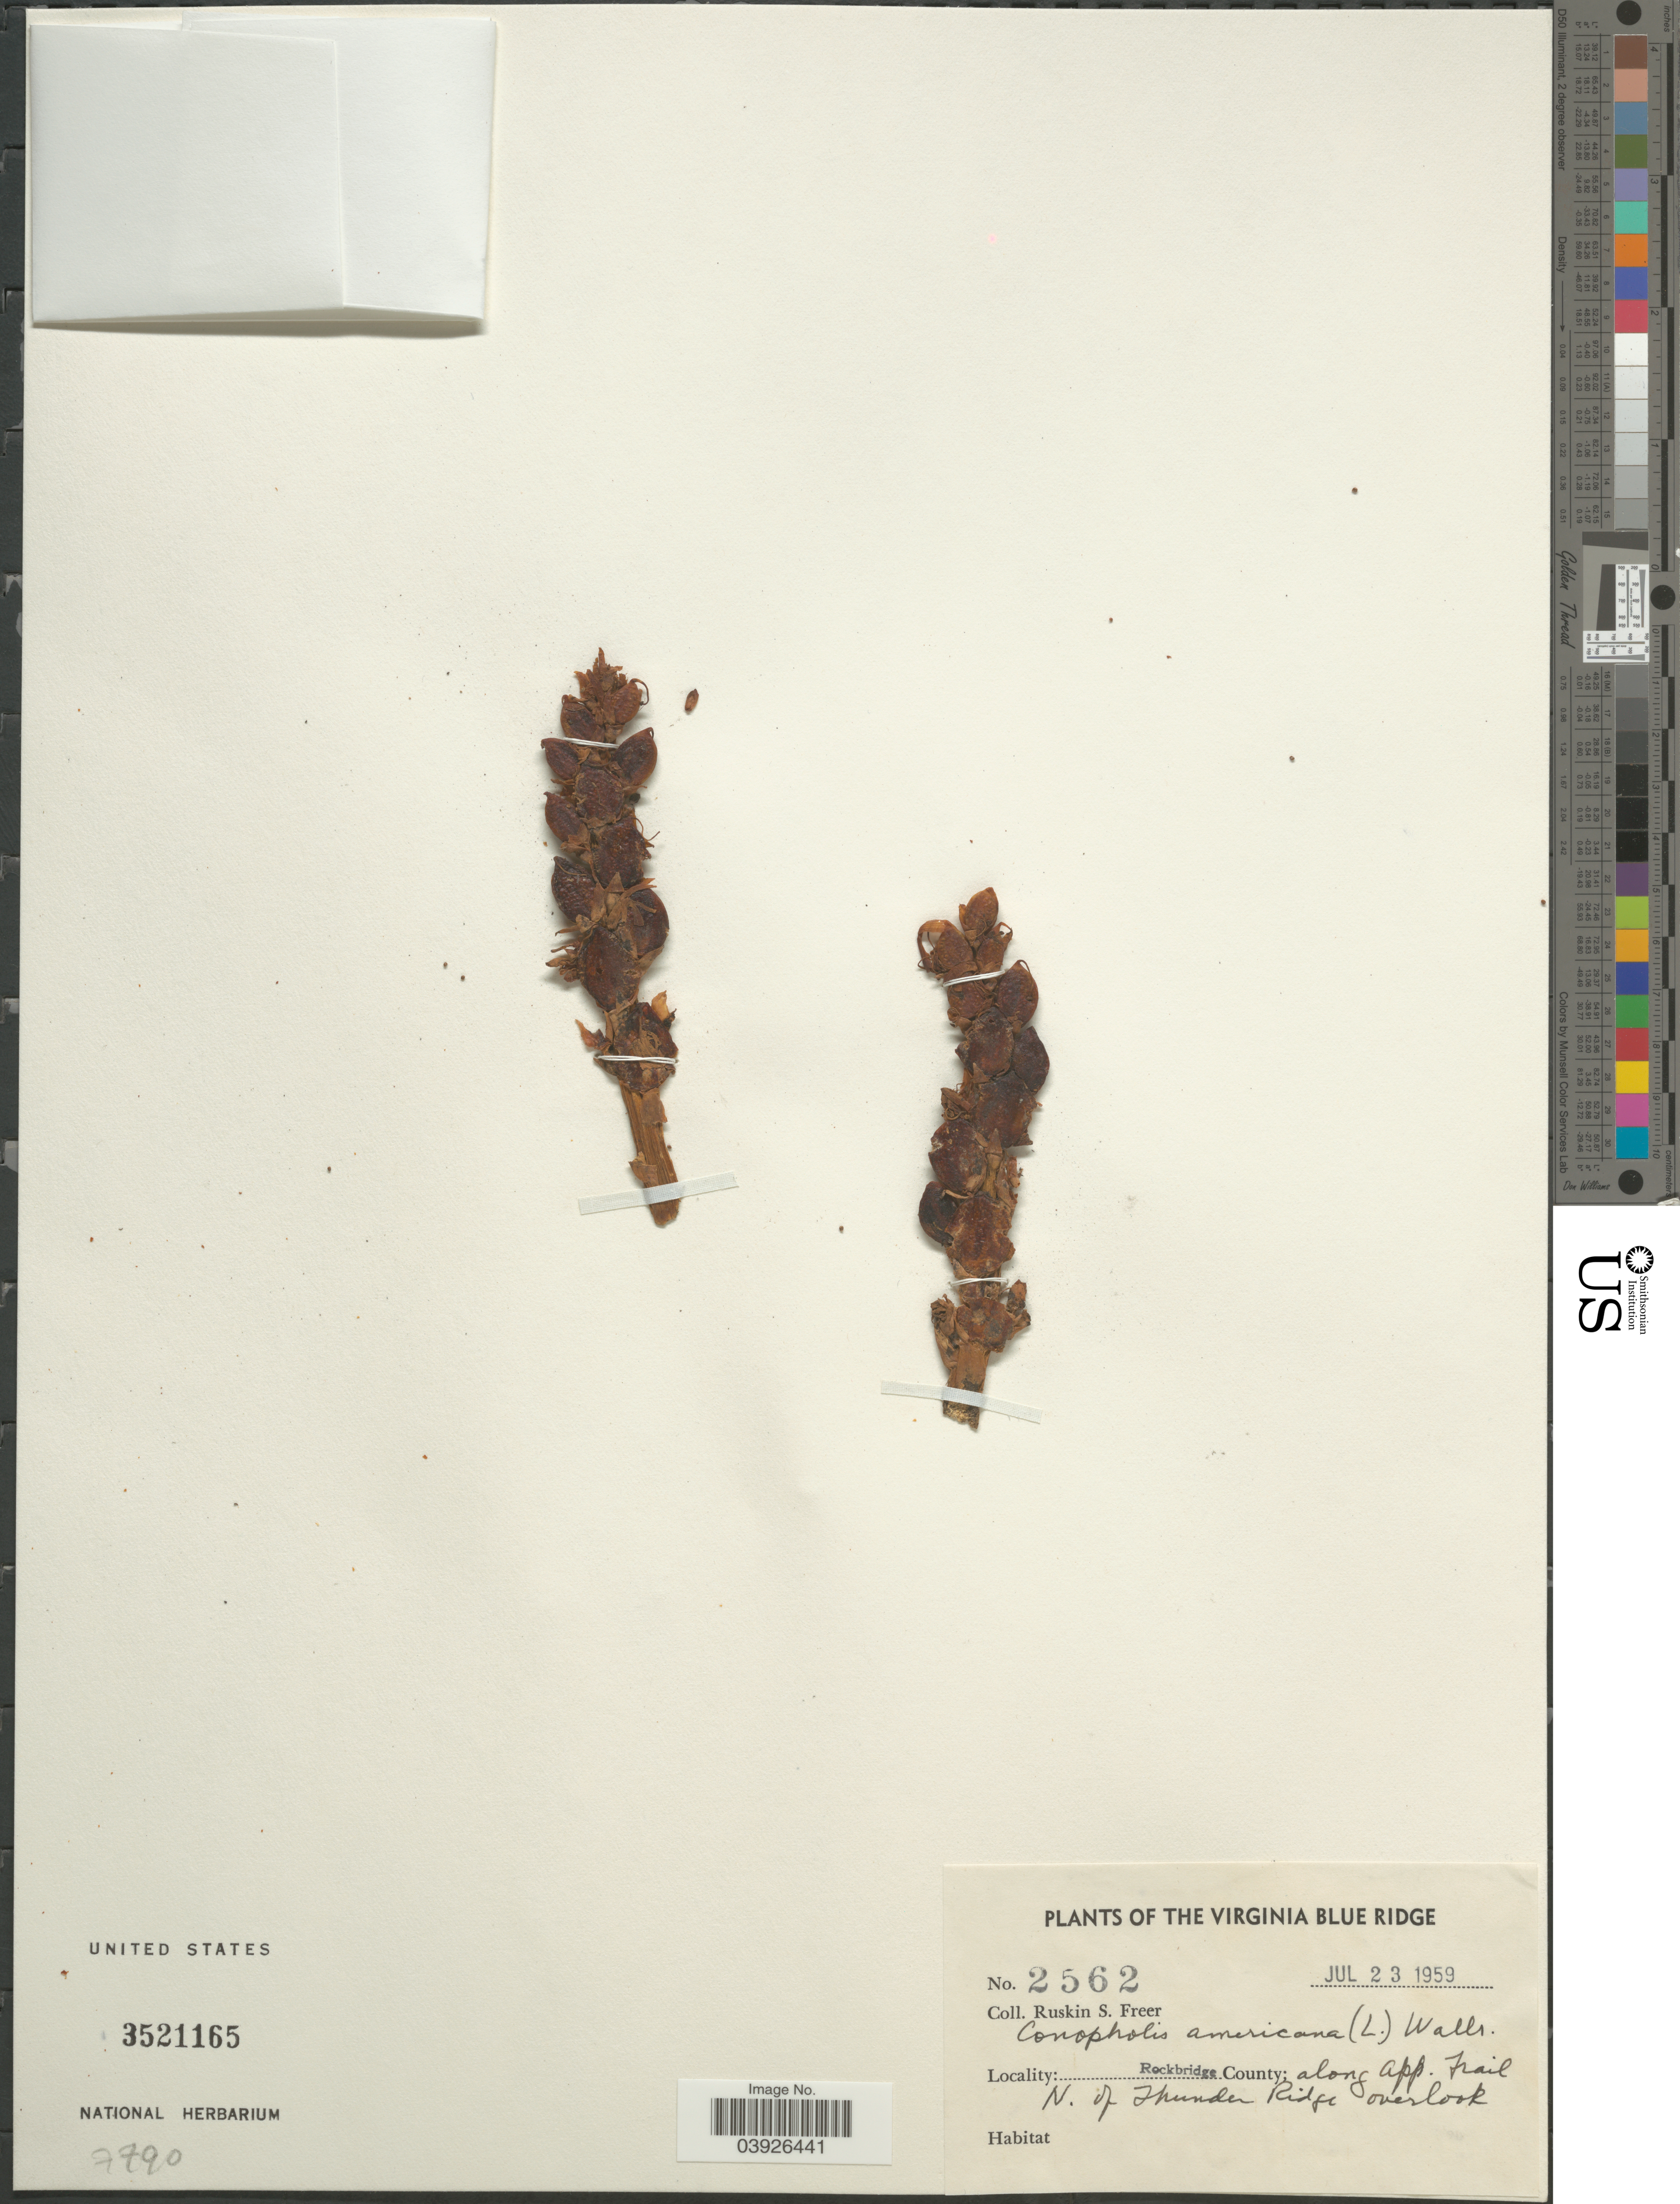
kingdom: Plantae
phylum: Tracheophyta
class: Magnoliopsida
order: Lamiales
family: Orobanchaceae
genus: Conopholis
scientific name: Conopholis americana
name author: (L. f.) Wallr.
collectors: R. Freer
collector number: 2562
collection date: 1959-07-23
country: United States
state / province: Virginia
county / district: Rockbridge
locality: The Virginia Blue Ridge. Rockbridge County; along App. Trail N. of Thunder Ridge overlook.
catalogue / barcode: US 3521165